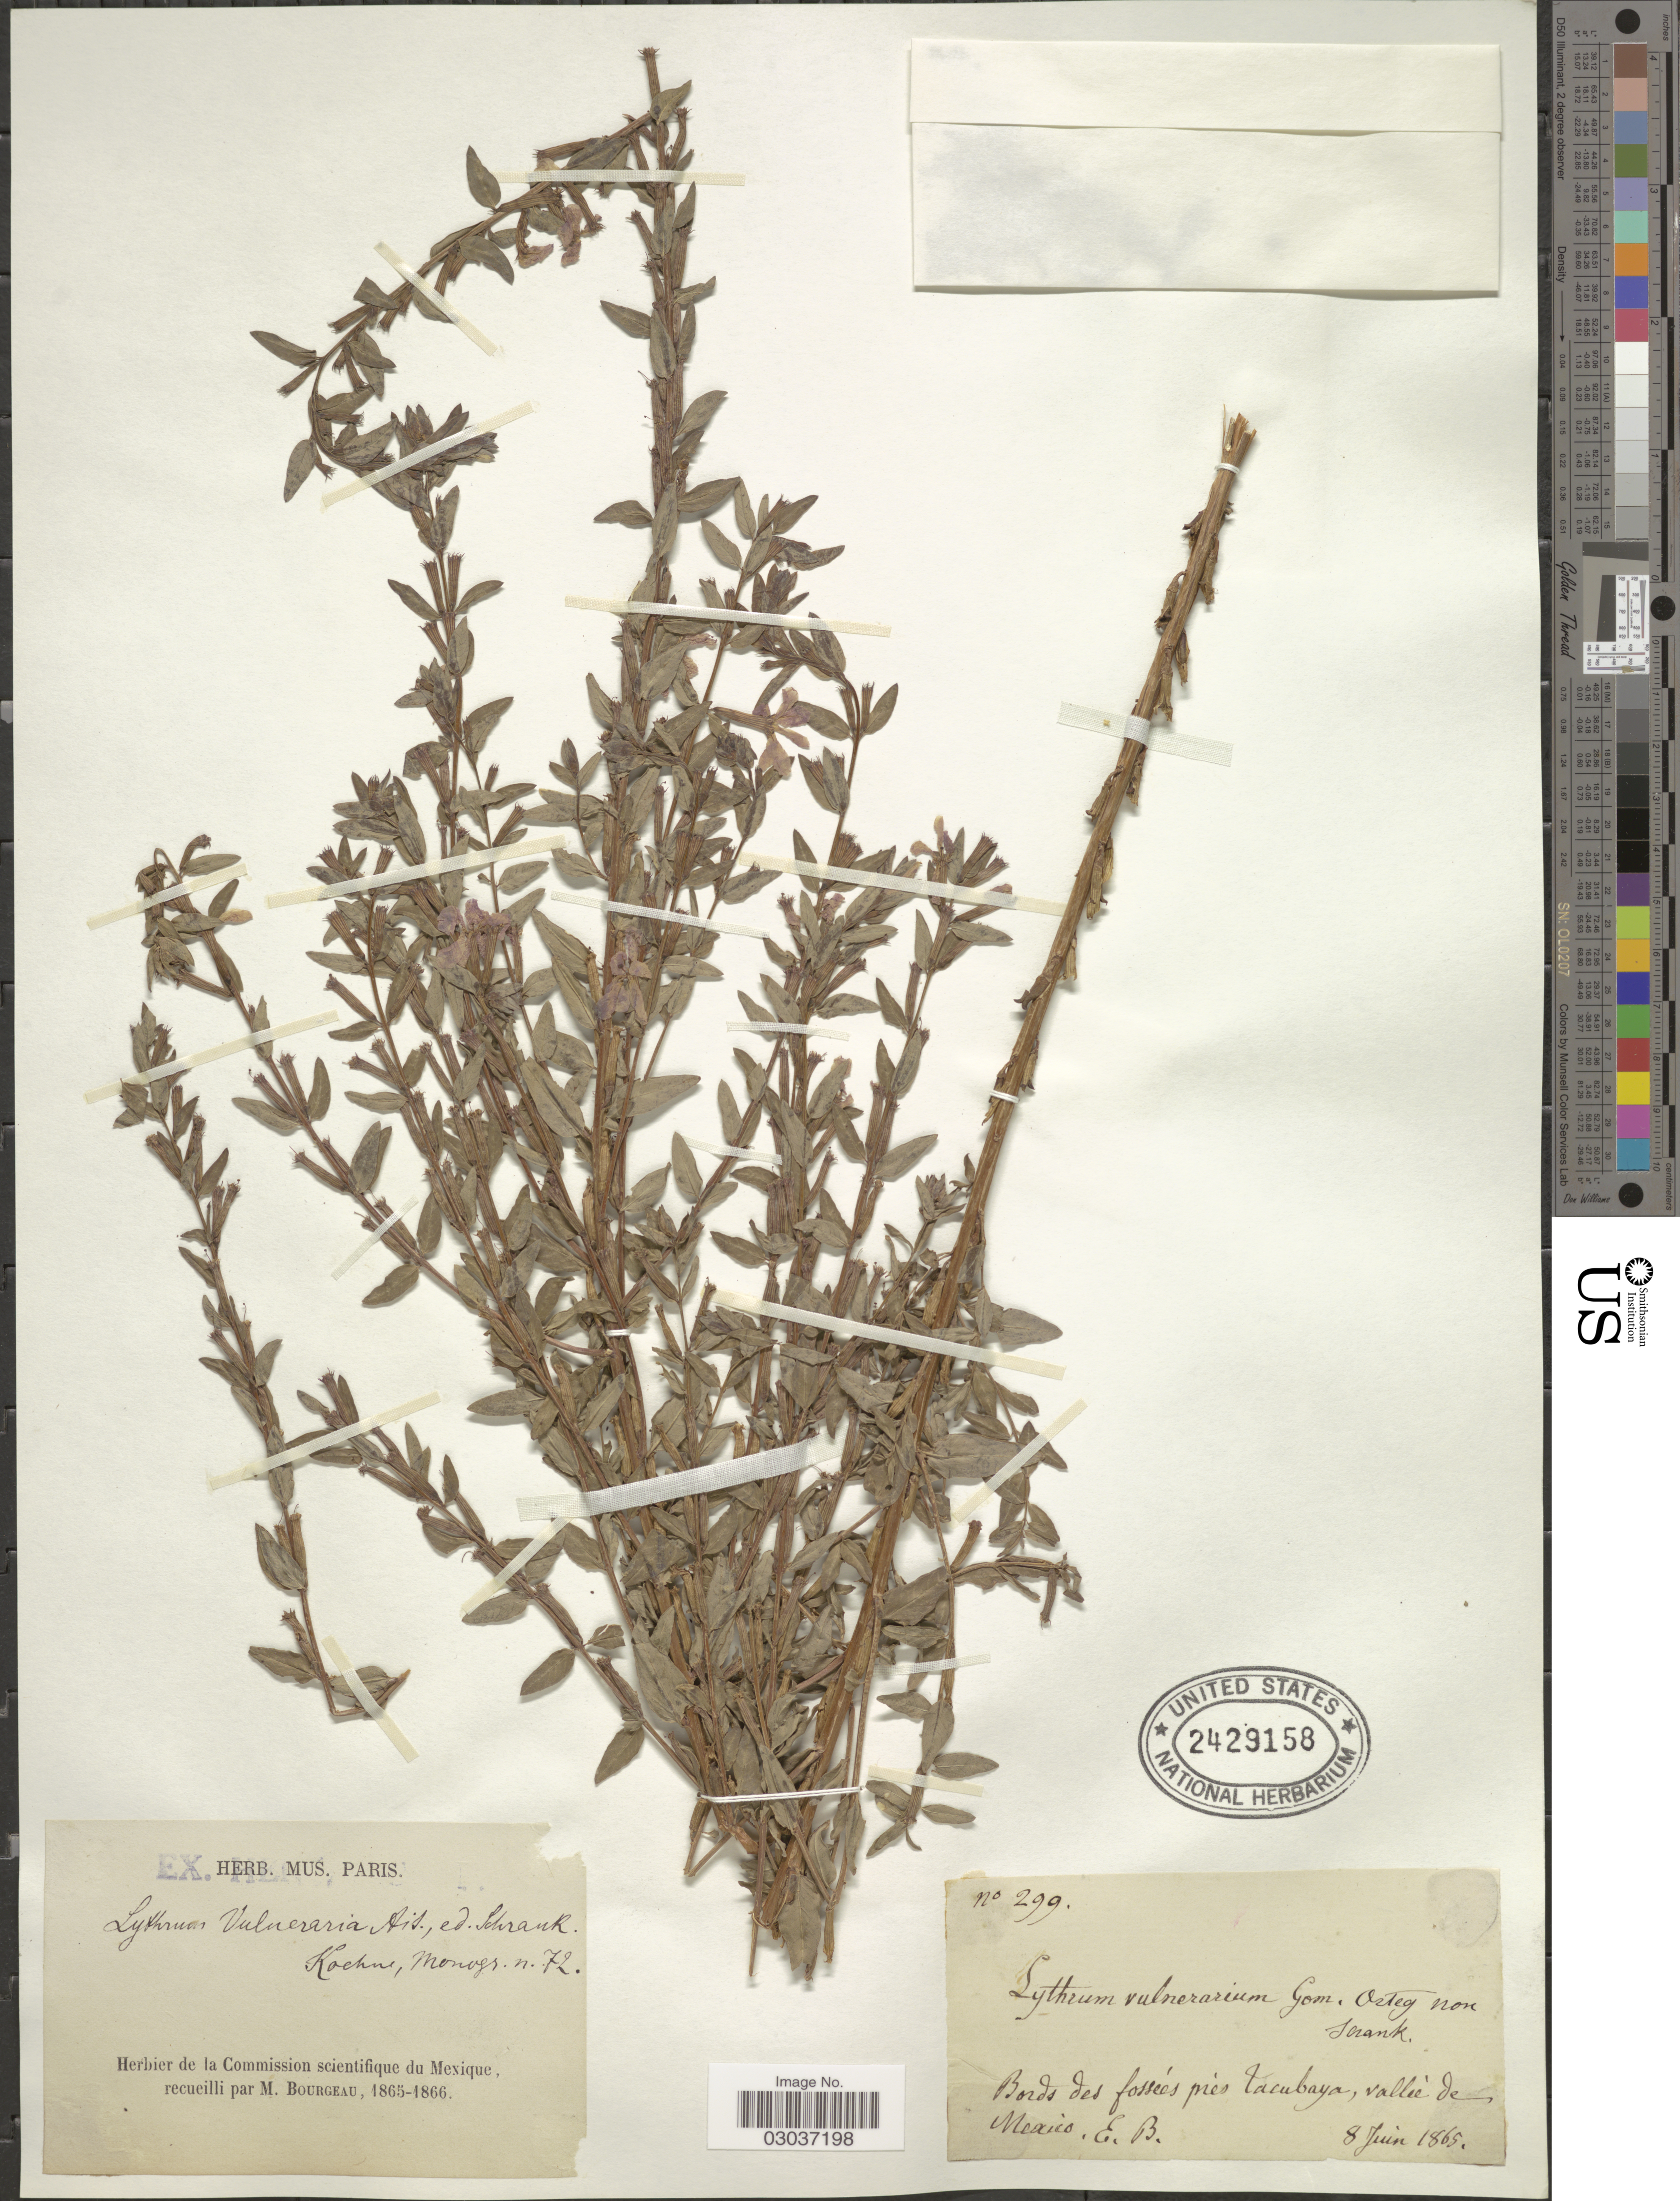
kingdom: Plantae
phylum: Tracheophyta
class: Magnoliopsida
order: Myrtales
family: Lythraceae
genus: Lythrum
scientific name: Lythrum vulneraria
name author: Aiton ex Schrank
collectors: E. Bourgeau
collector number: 299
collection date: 1865-06-08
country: Mexico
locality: Bords des fossées près Tacubaya, valleè de Mexico.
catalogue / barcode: US 2429158